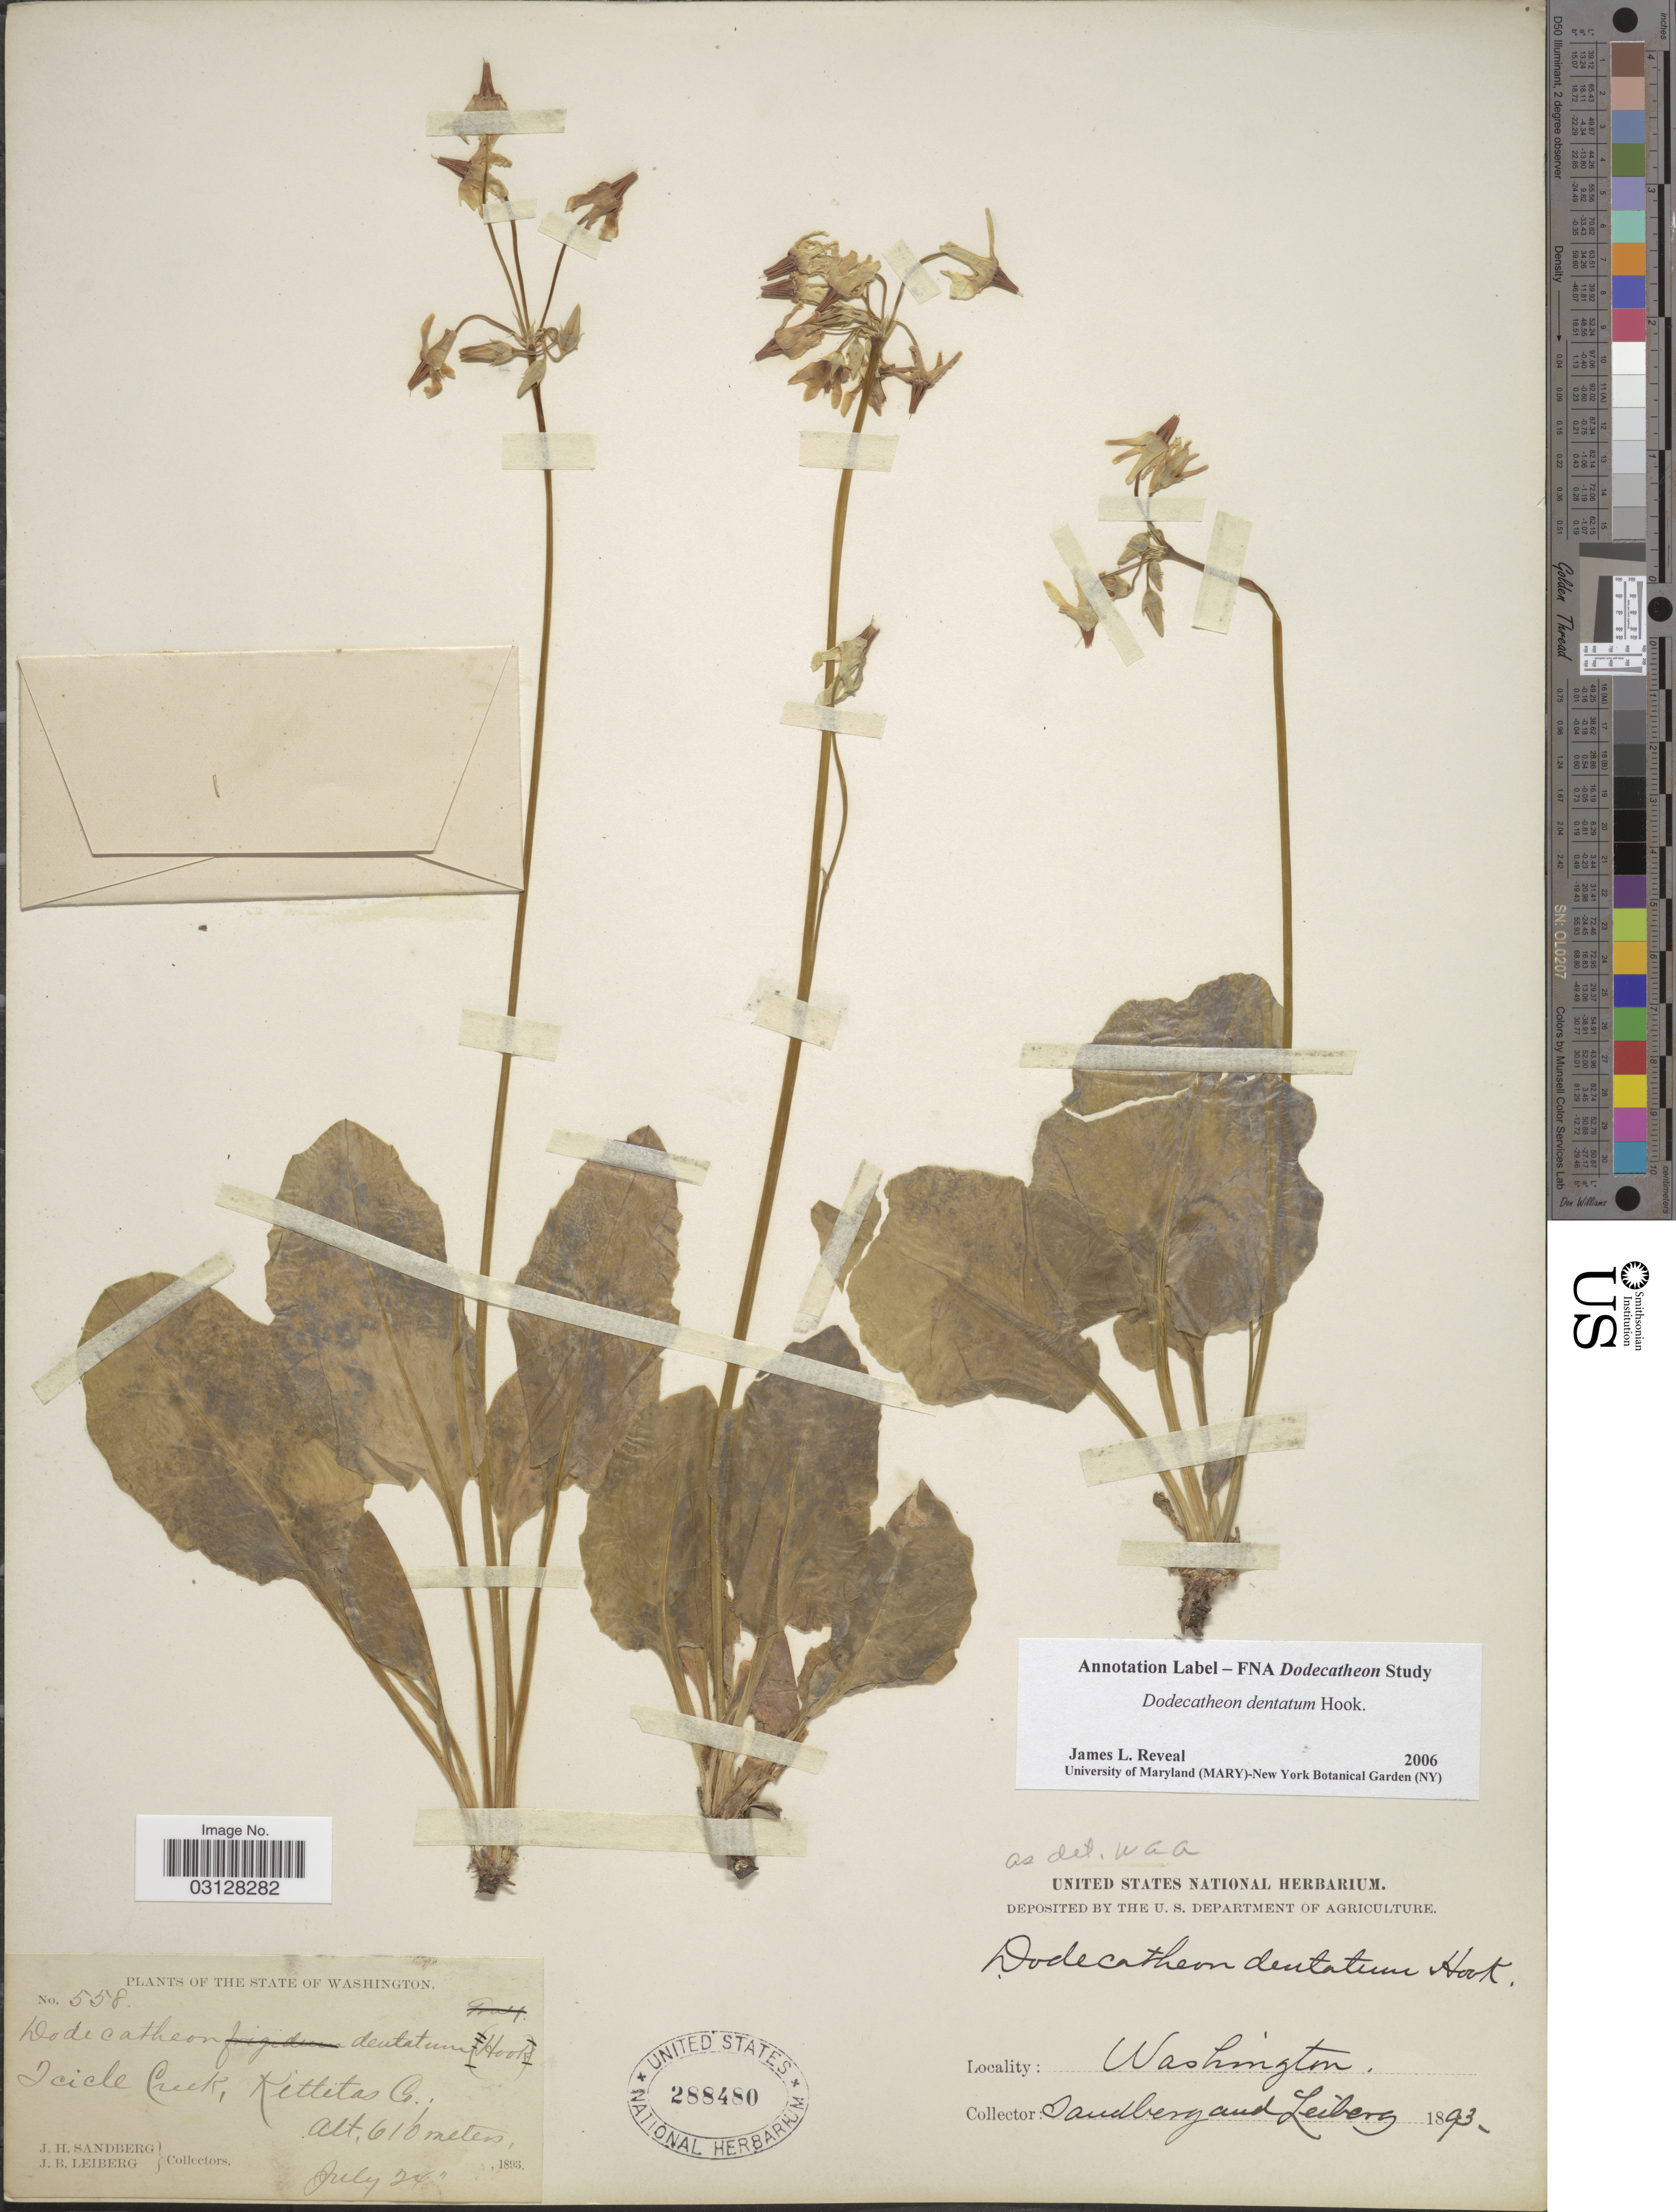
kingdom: Plantae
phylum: Tracheophyta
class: Magnoliopsida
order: Ericales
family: Primulaceae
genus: Dodecatheon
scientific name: Dodecatheon dentatum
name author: Hook.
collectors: J. H. Sandberg & J. B. Leiberg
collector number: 558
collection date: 1893-07-24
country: United States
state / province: Washington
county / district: Kittitas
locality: Icicle Creek, Kittitas Co.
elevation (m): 616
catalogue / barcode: US 288480